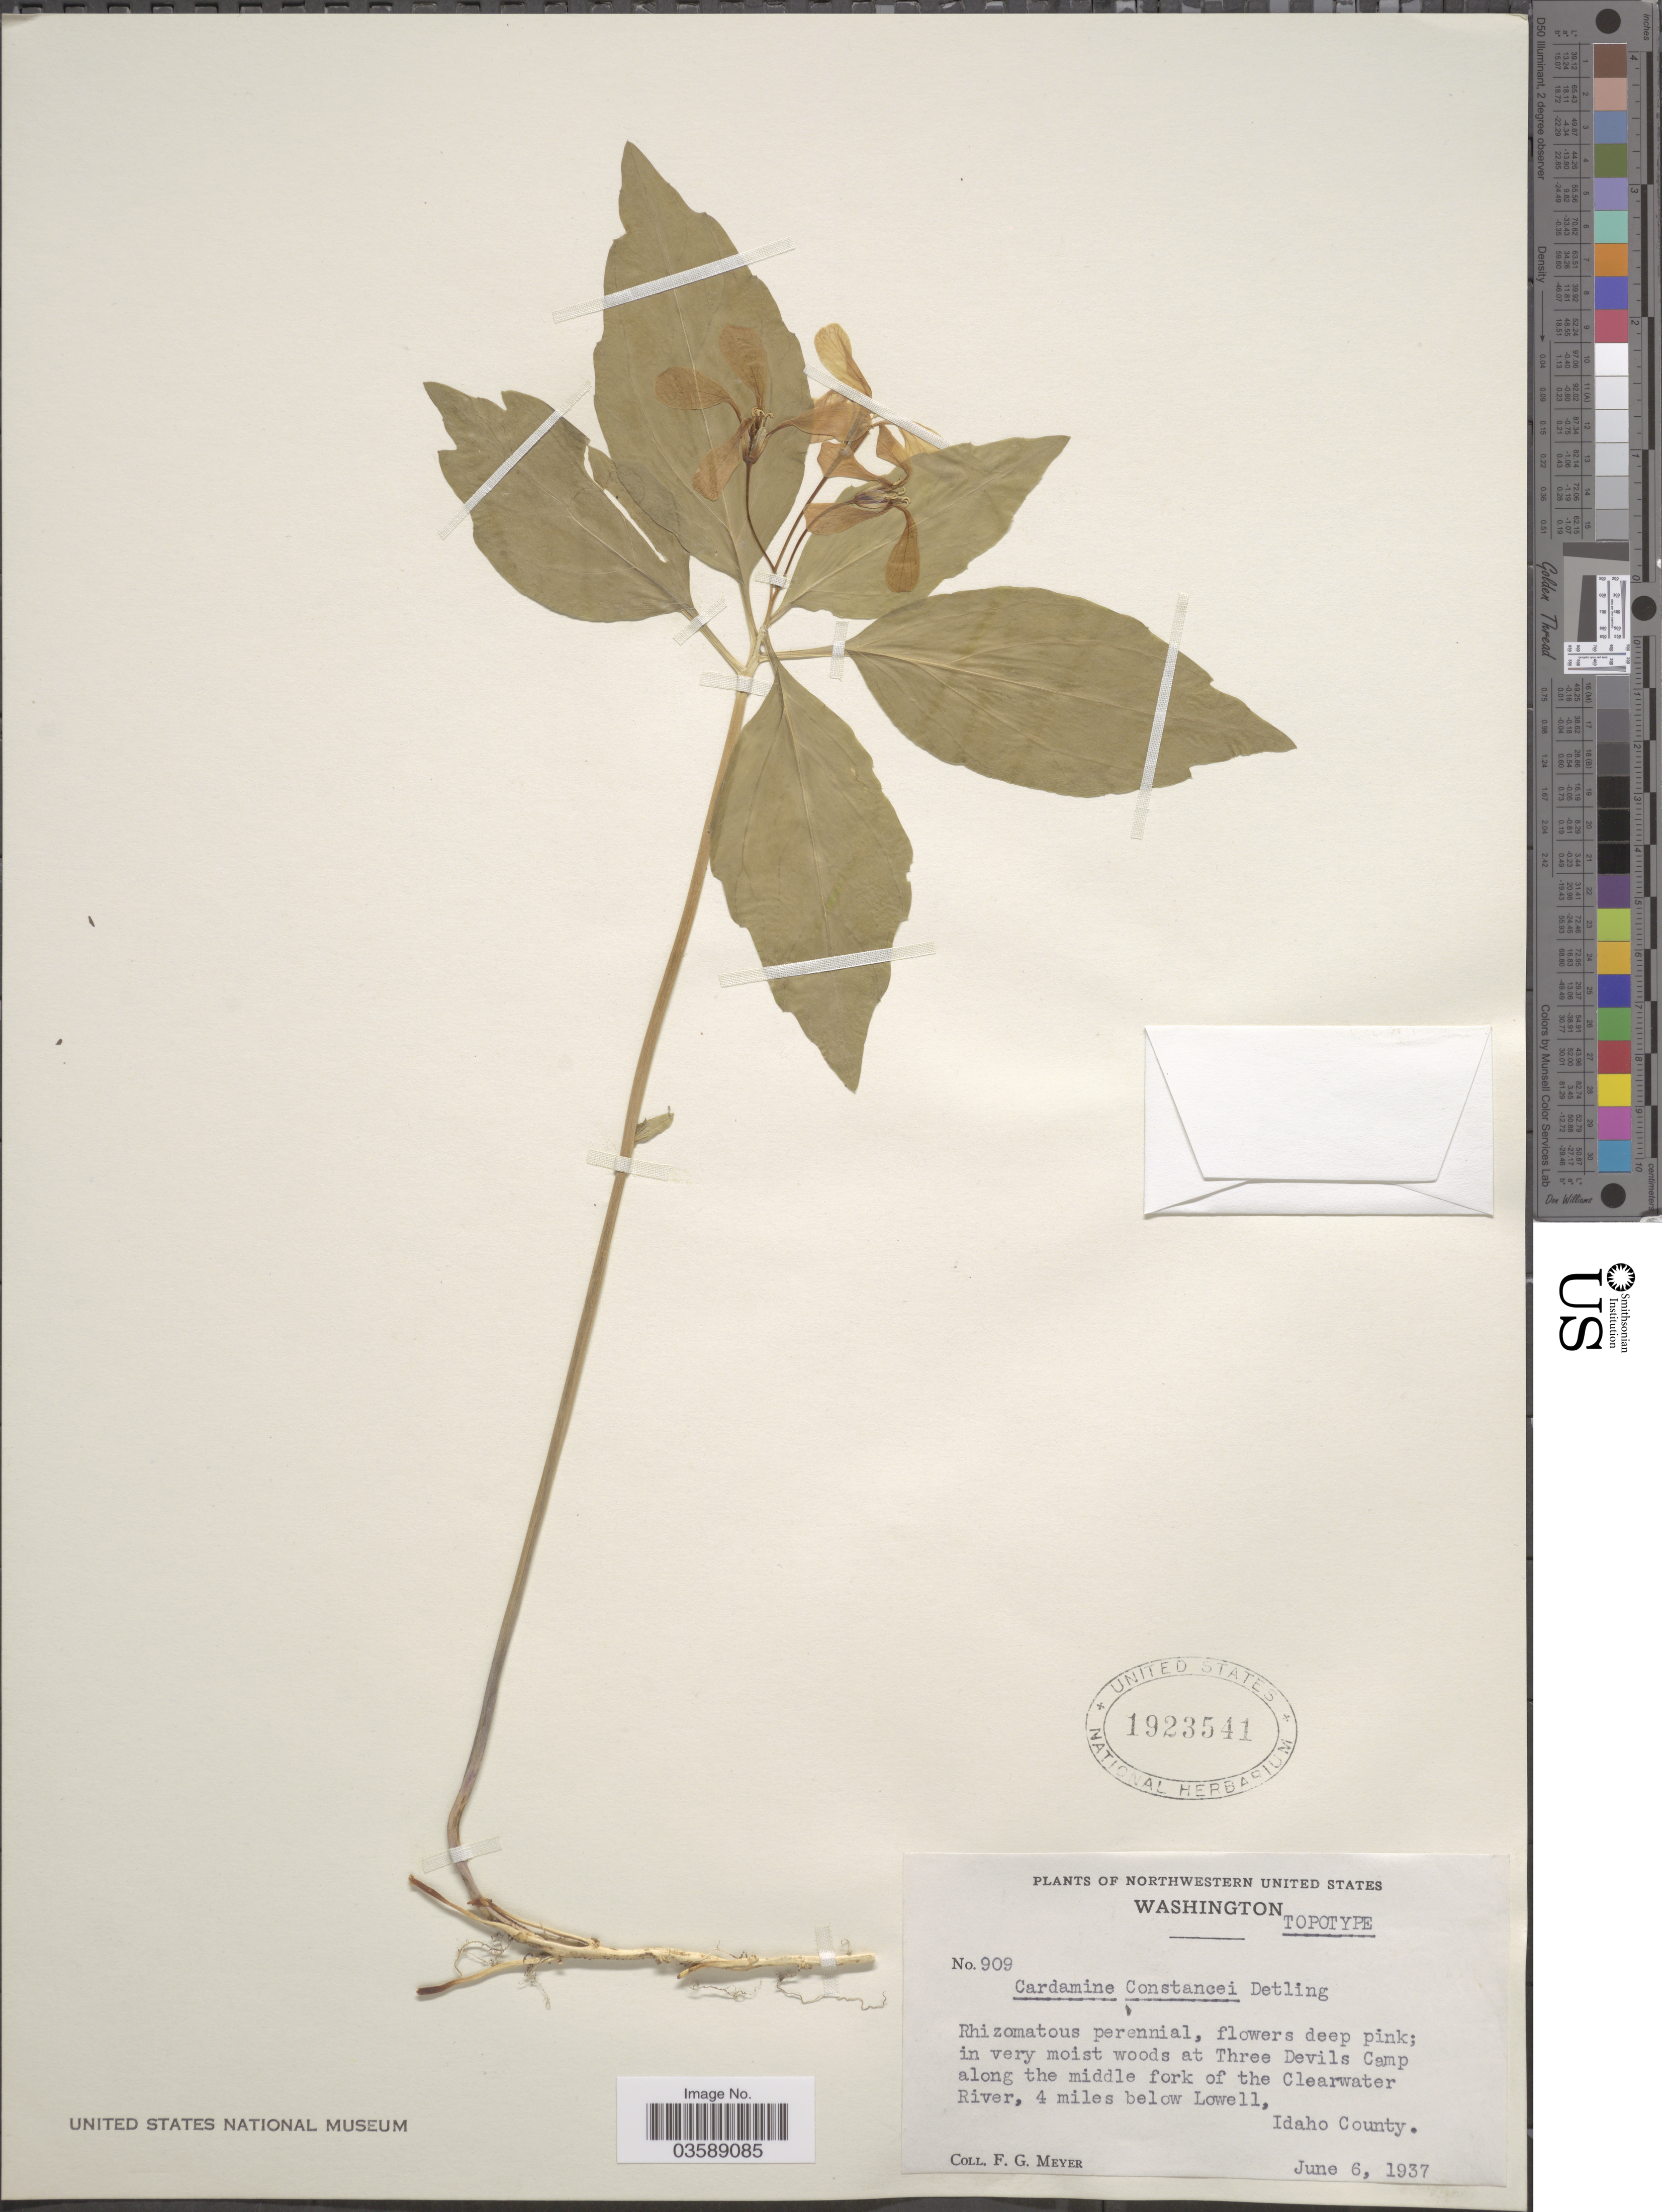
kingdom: Plantae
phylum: Tracheophyta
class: Magnoliopsida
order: Brassicales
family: Brassicaceae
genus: Cardamine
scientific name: Cardamine constancei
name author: Detling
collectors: G. F. W. Meyer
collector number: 909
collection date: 1937-06-06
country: United States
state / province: Idaho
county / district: Idaho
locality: In very moist woods at Three Devils Camp along the middle fork of the Clearwater River, 4 miles below Lowell.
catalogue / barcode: US 1923541